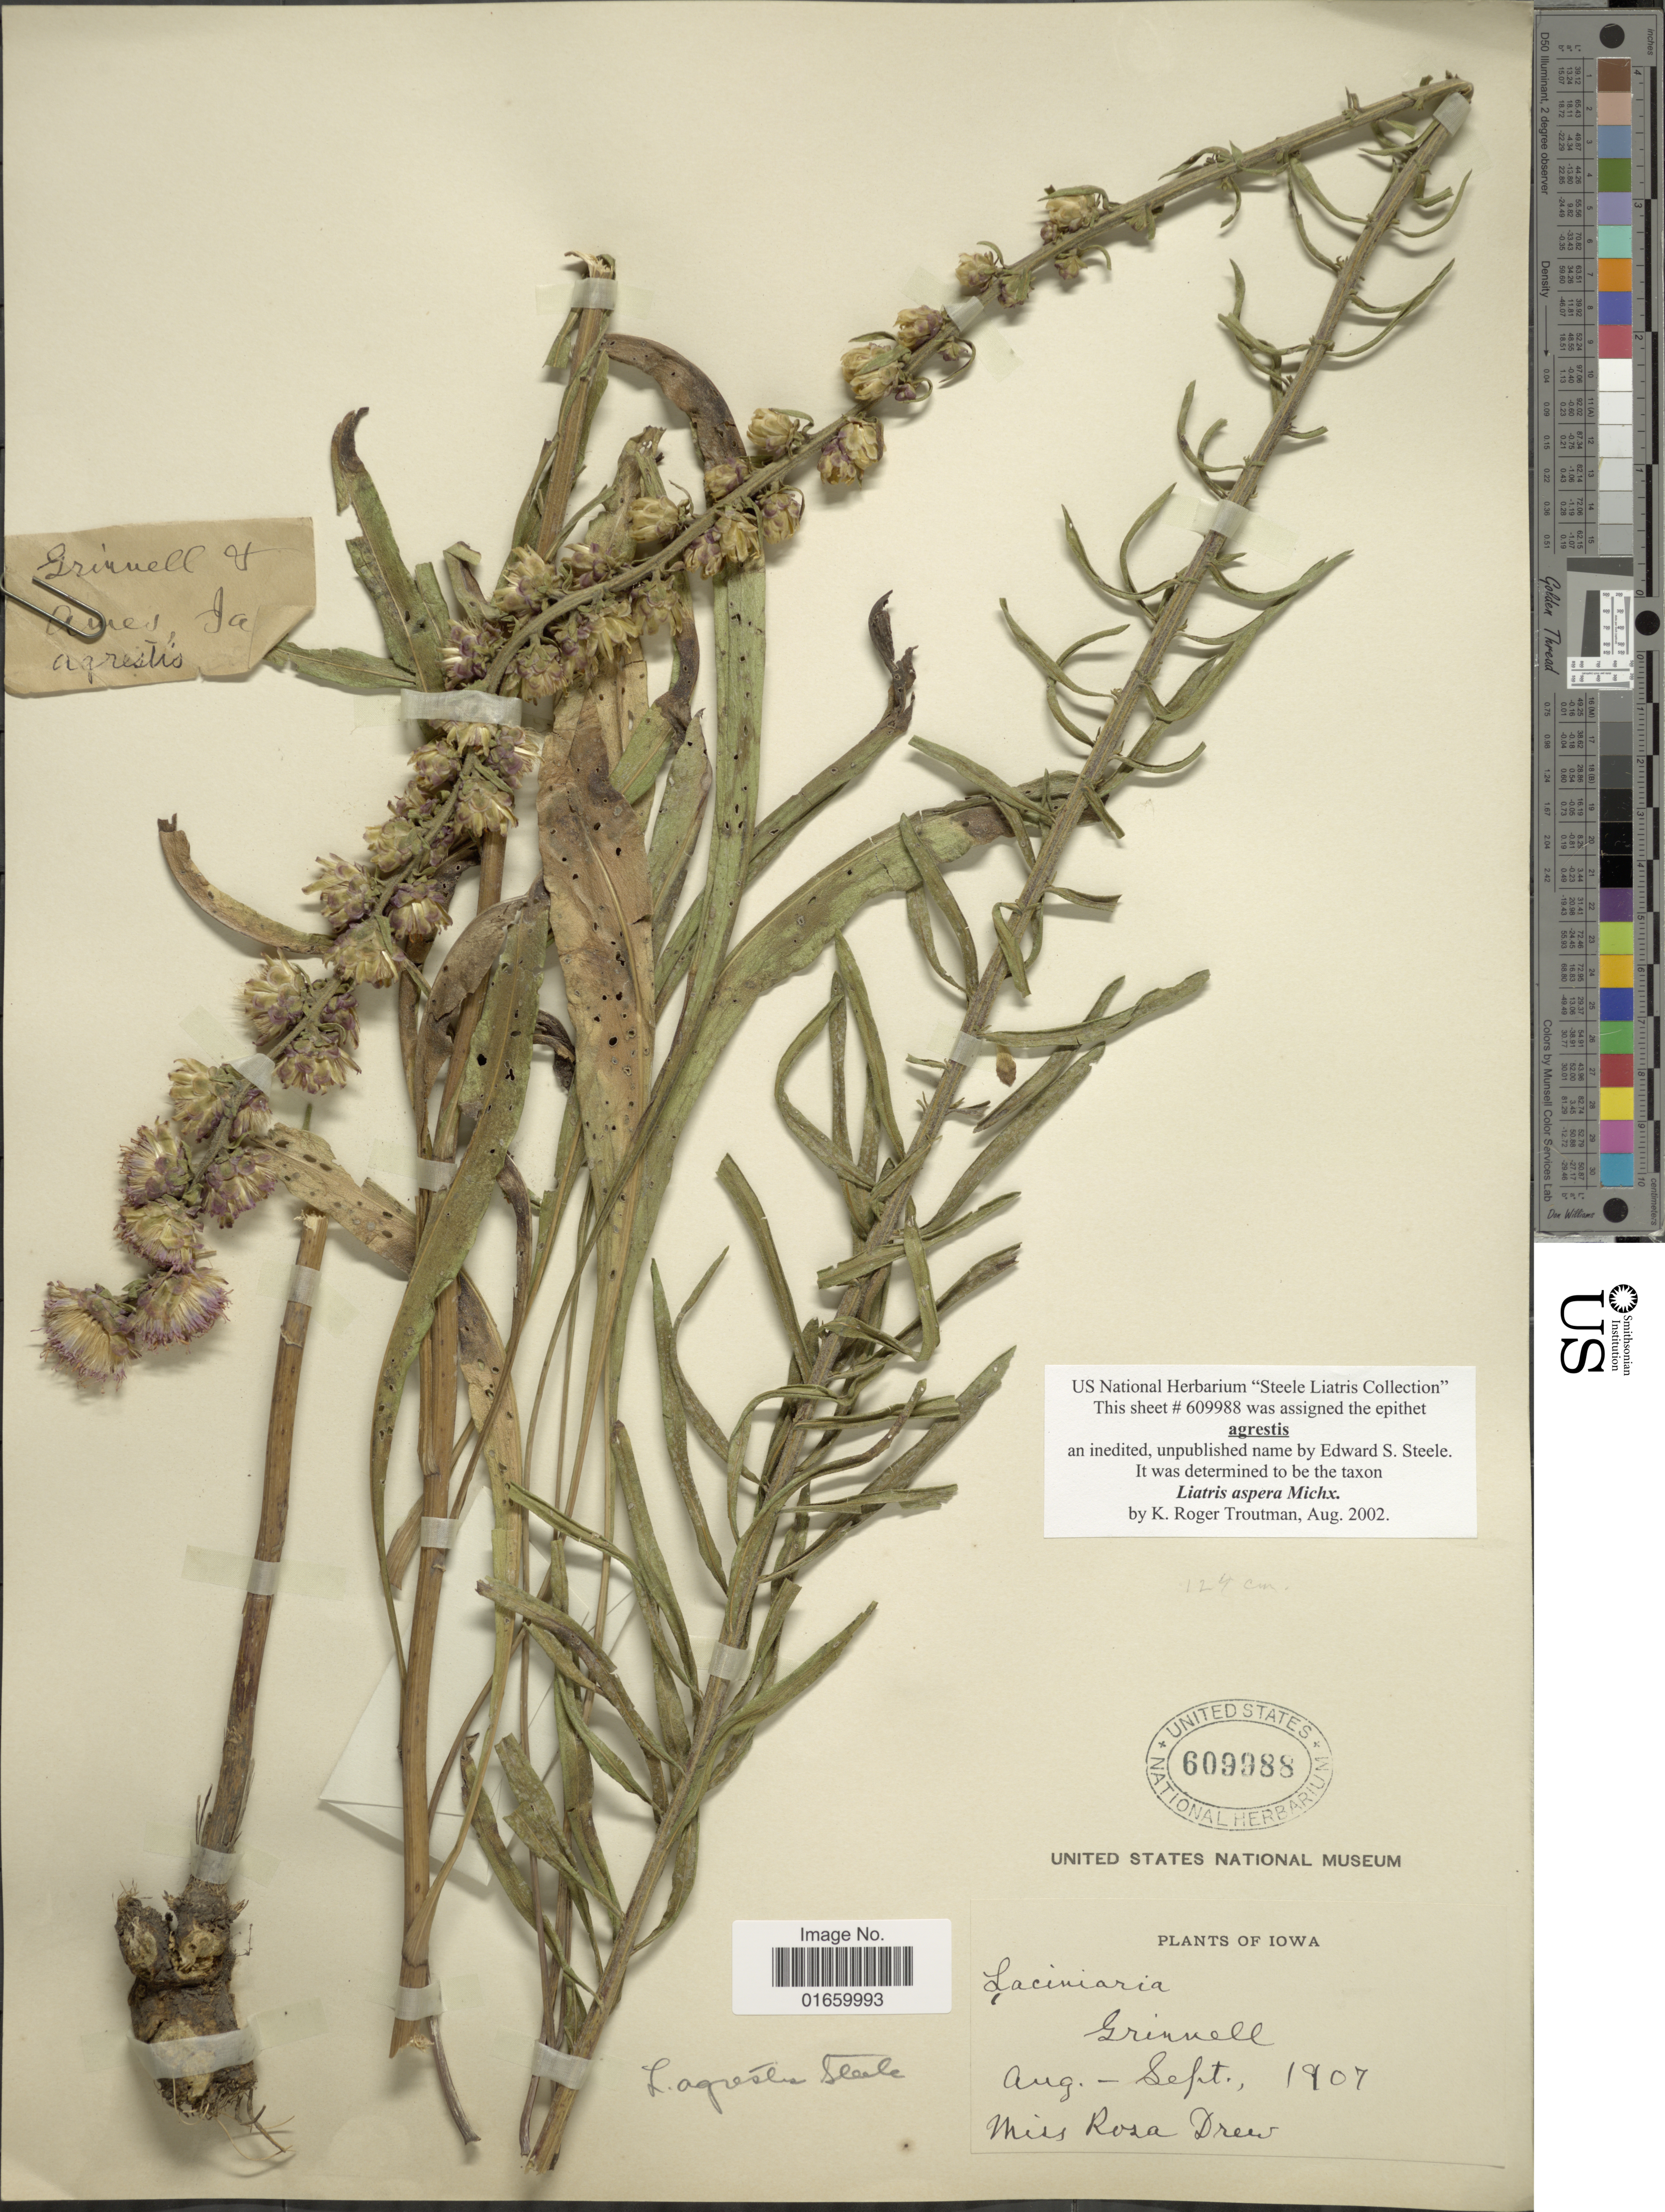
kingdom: Plantae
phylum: Tracheophyta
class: Magnoliopsida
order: Asterales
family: Asteraceae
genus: Liatris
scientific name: Liatris aspera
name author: Michx.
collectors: R. Drew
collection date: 1907-08/1907-09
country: United States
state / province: Iowa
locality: Grinnell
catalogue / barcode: US 609988